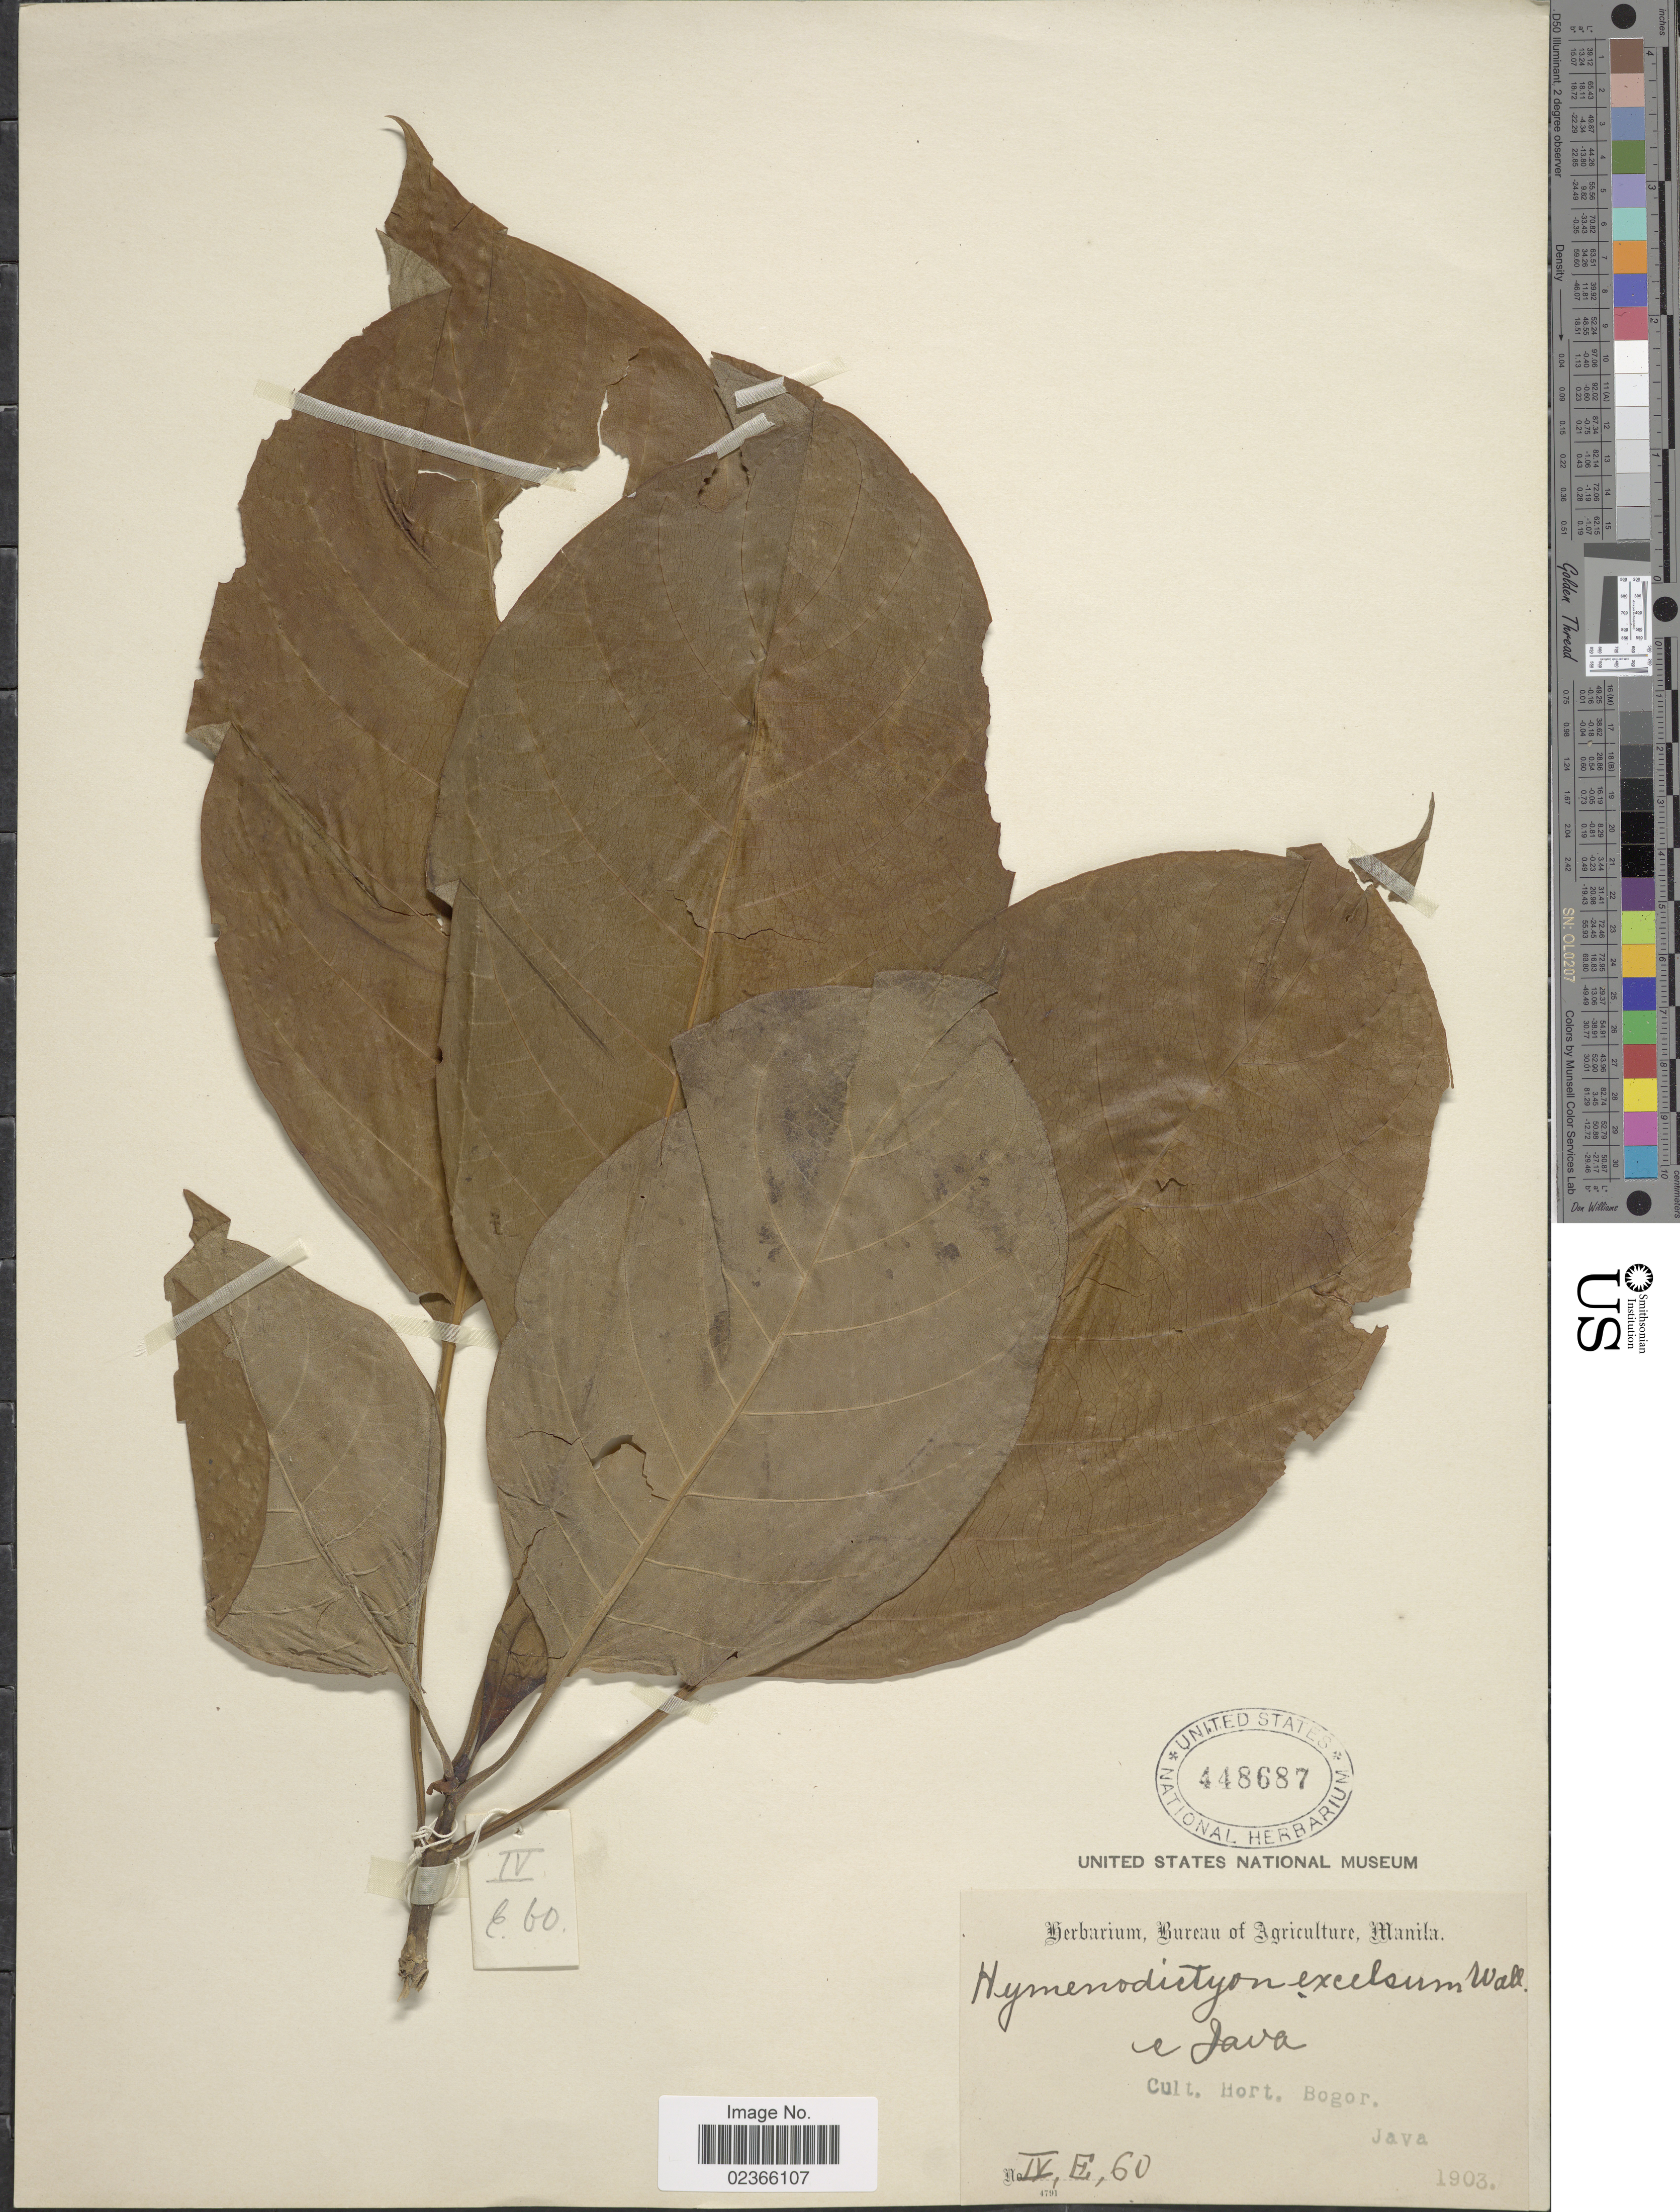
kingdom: Plantae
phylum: Tracheophyta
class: Magnoliopsida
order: Gentianales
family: Rubiaceae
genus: Hymenodictyon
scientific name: Hymenodictyon excelsum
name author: (Roxb.) Wall.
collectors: ex Herb. Bur. Agric. Manila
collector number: IV, E, 60?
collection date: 1903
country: Indonesia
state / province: Java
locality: Cult. Hort. Bogor. Java.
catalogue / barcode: US 448687